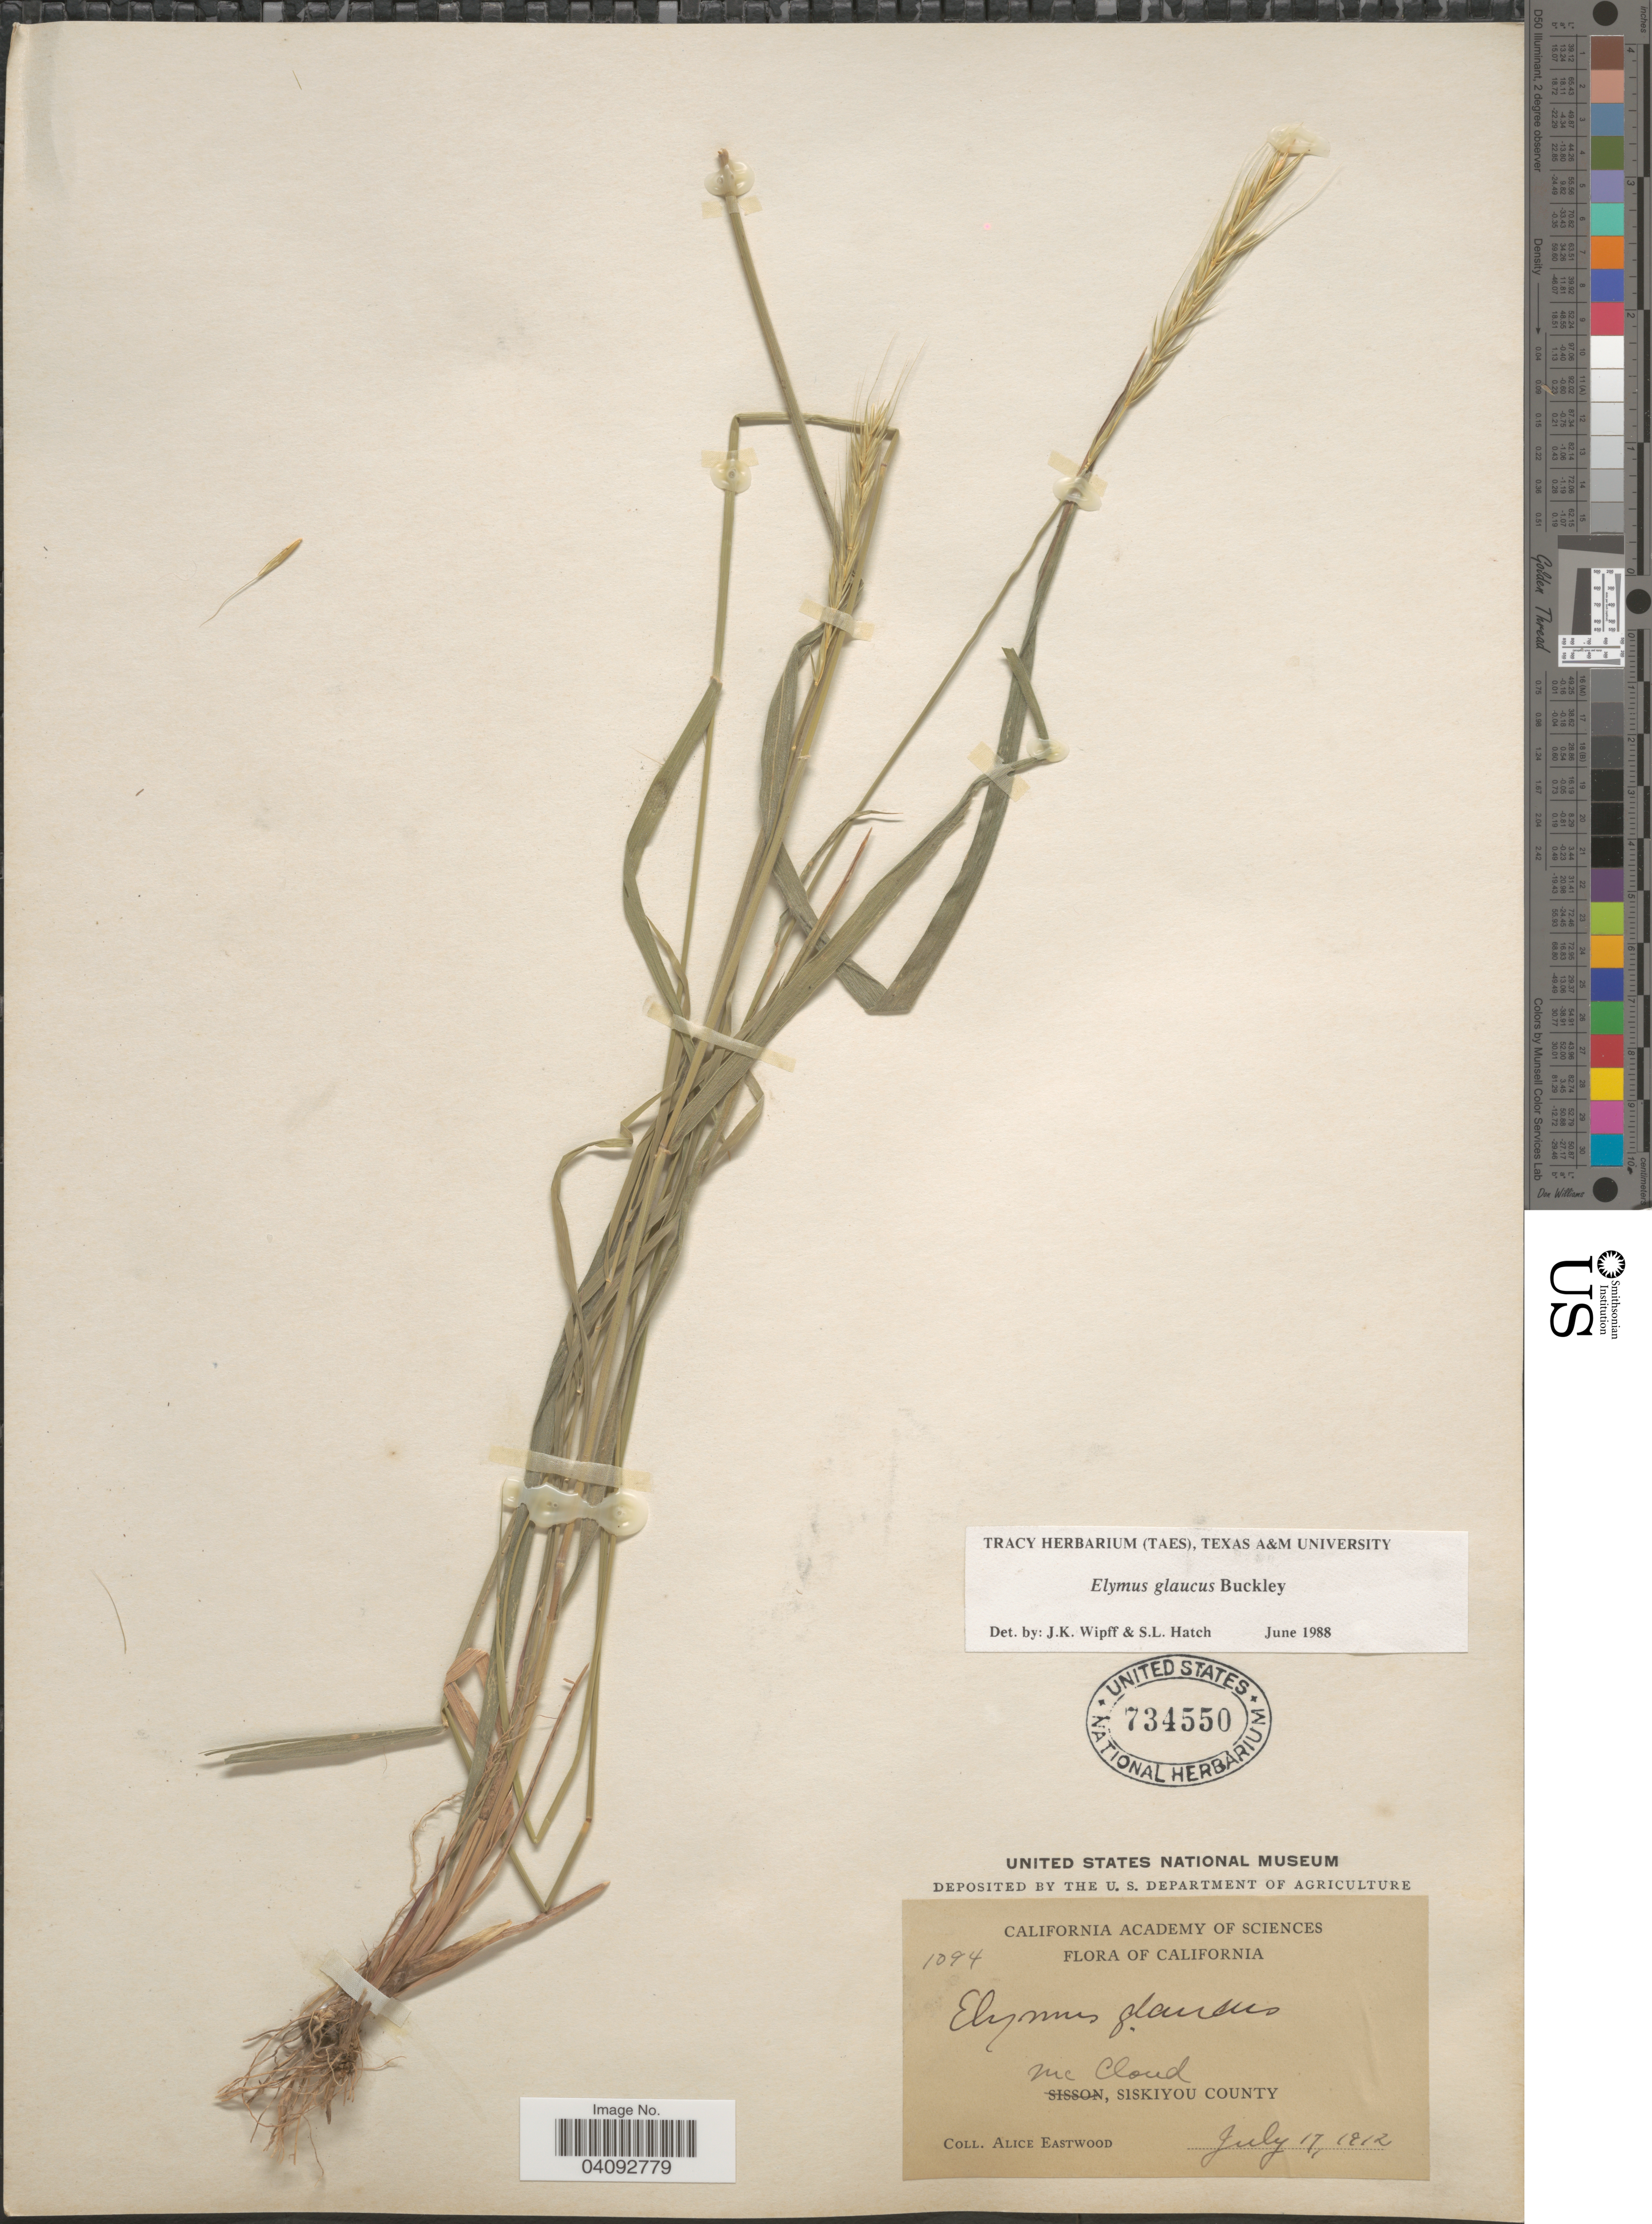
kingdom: Plantae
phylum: Tracheophyta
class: Liliopsida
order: Poales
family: Poaceae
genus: Elymus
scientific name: Elymus glaucus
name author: Buckley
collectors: A. Eastwood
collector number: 1094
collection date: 1912-07-17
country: United States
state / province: California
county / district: Siskiyou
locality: Mc Cloud. Siskyou County.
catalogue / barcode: US 734550